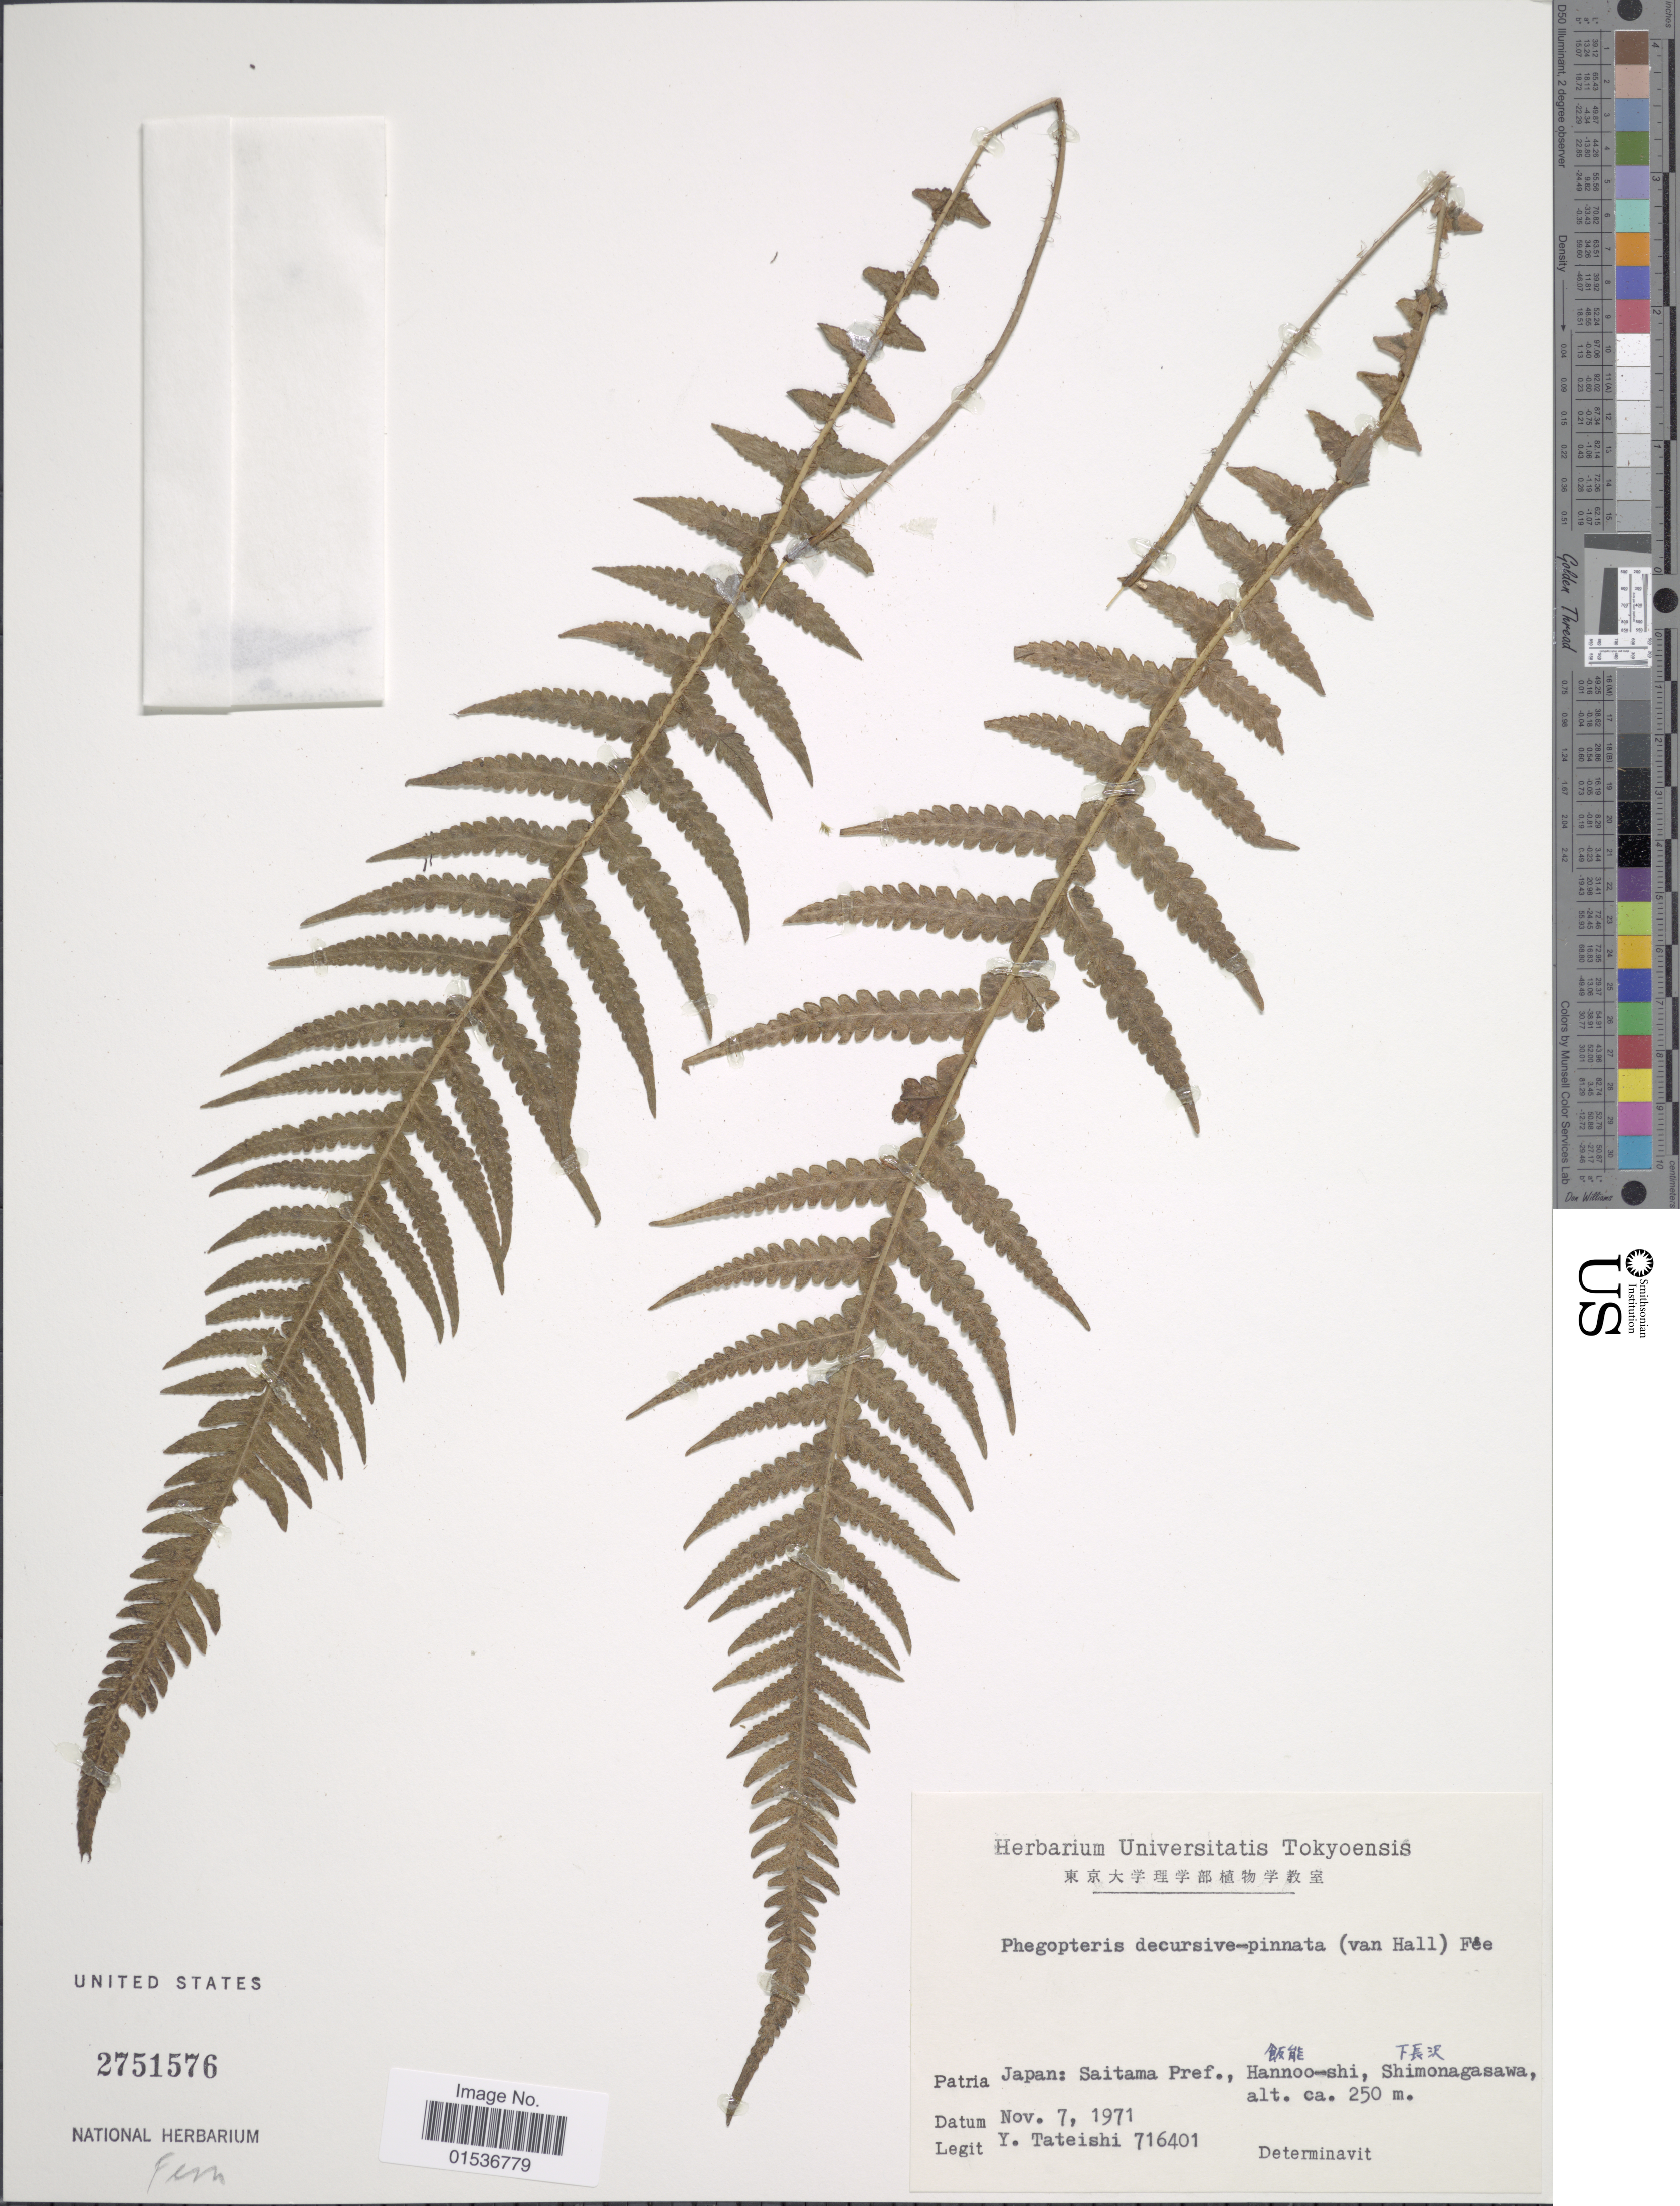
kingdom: Plantae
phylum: Tracheophyta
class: Polypodiopsida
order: Polypodiales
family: Thelypteridaceae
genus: Phegopteris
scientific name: Phegopteris decursivepinnata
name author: (H.C. Hall) Fée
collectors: Y. Tateishi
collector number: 716401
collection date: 1971-11-07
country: Japan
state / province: Saitama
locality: Japan: Saitama Pref., Hannoo-shi, Shimonagasaw.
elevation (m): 250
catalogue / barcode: US 2751576